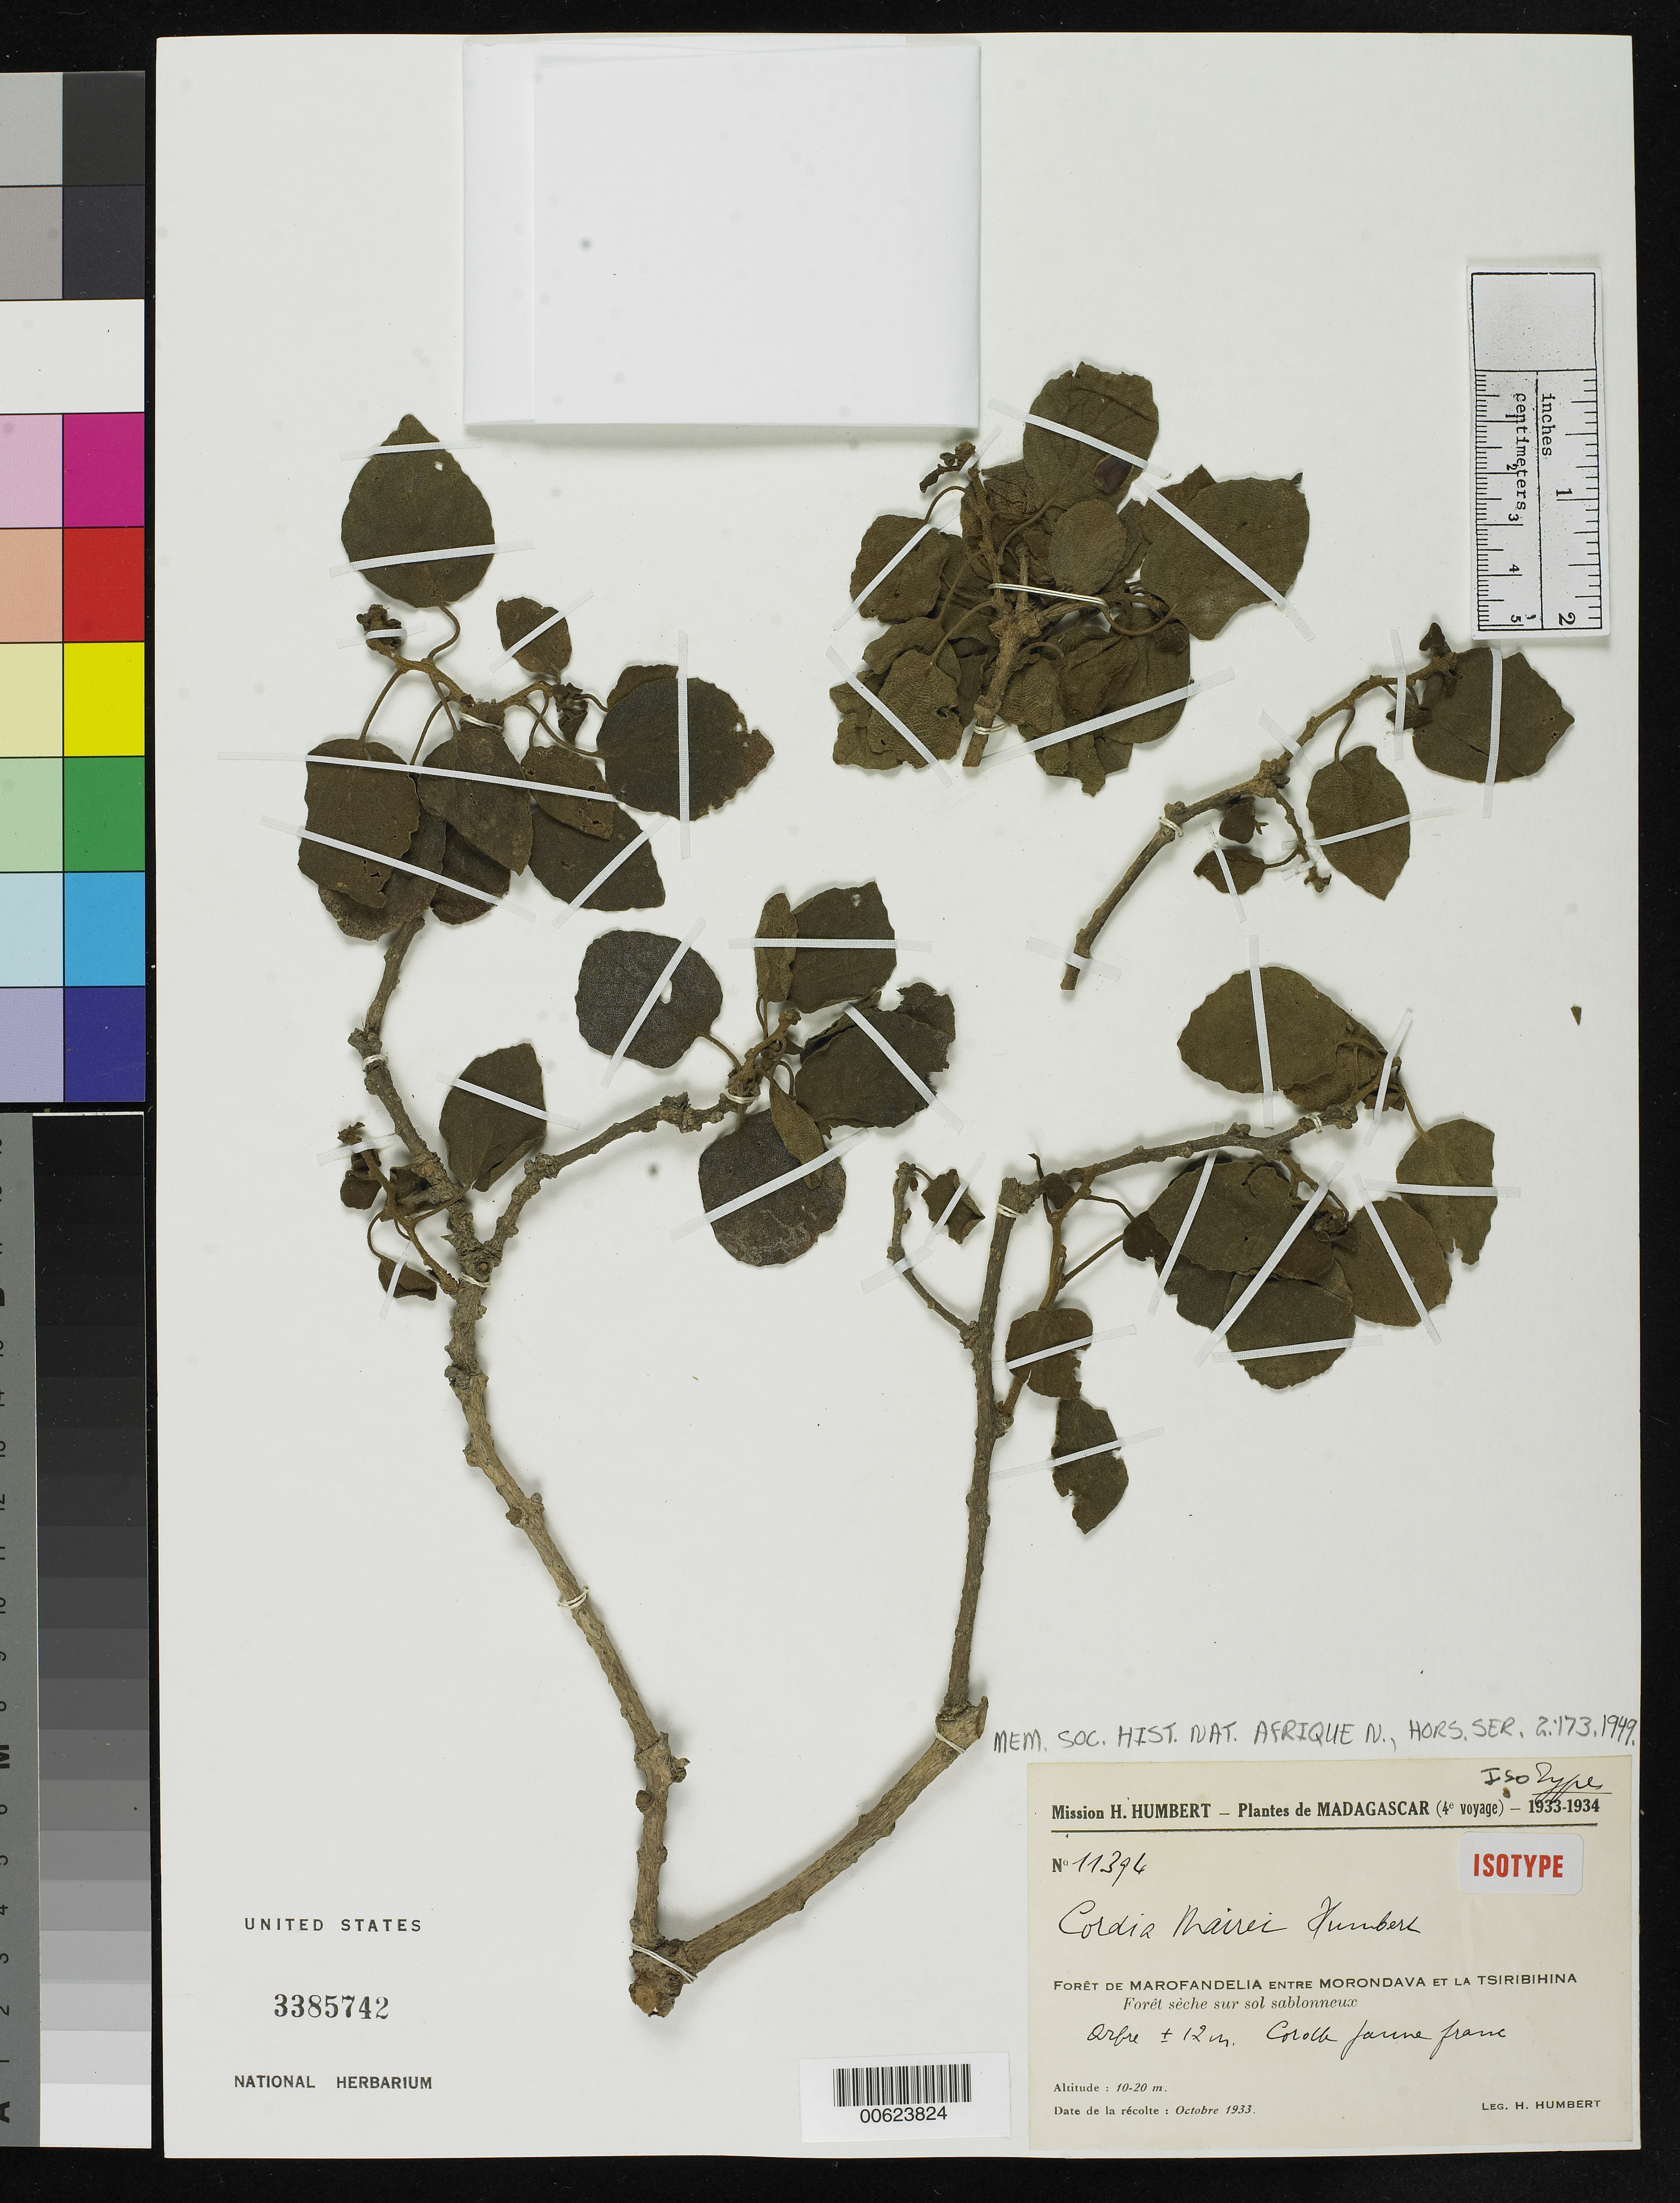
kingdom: Plantae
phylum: Tracheophyta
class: Magnoliopsida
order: Boraginales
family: Cordiaceae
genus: Cordia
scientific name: Cordia mairei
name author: Humbert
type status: Isotype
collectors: H. Humbert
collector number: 11394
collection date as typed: Oct 1933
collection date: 1933-10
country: Madagascar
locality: Foret de Marofandelia entre Morondava et La Tsiribinina.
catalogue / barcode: US 3385742